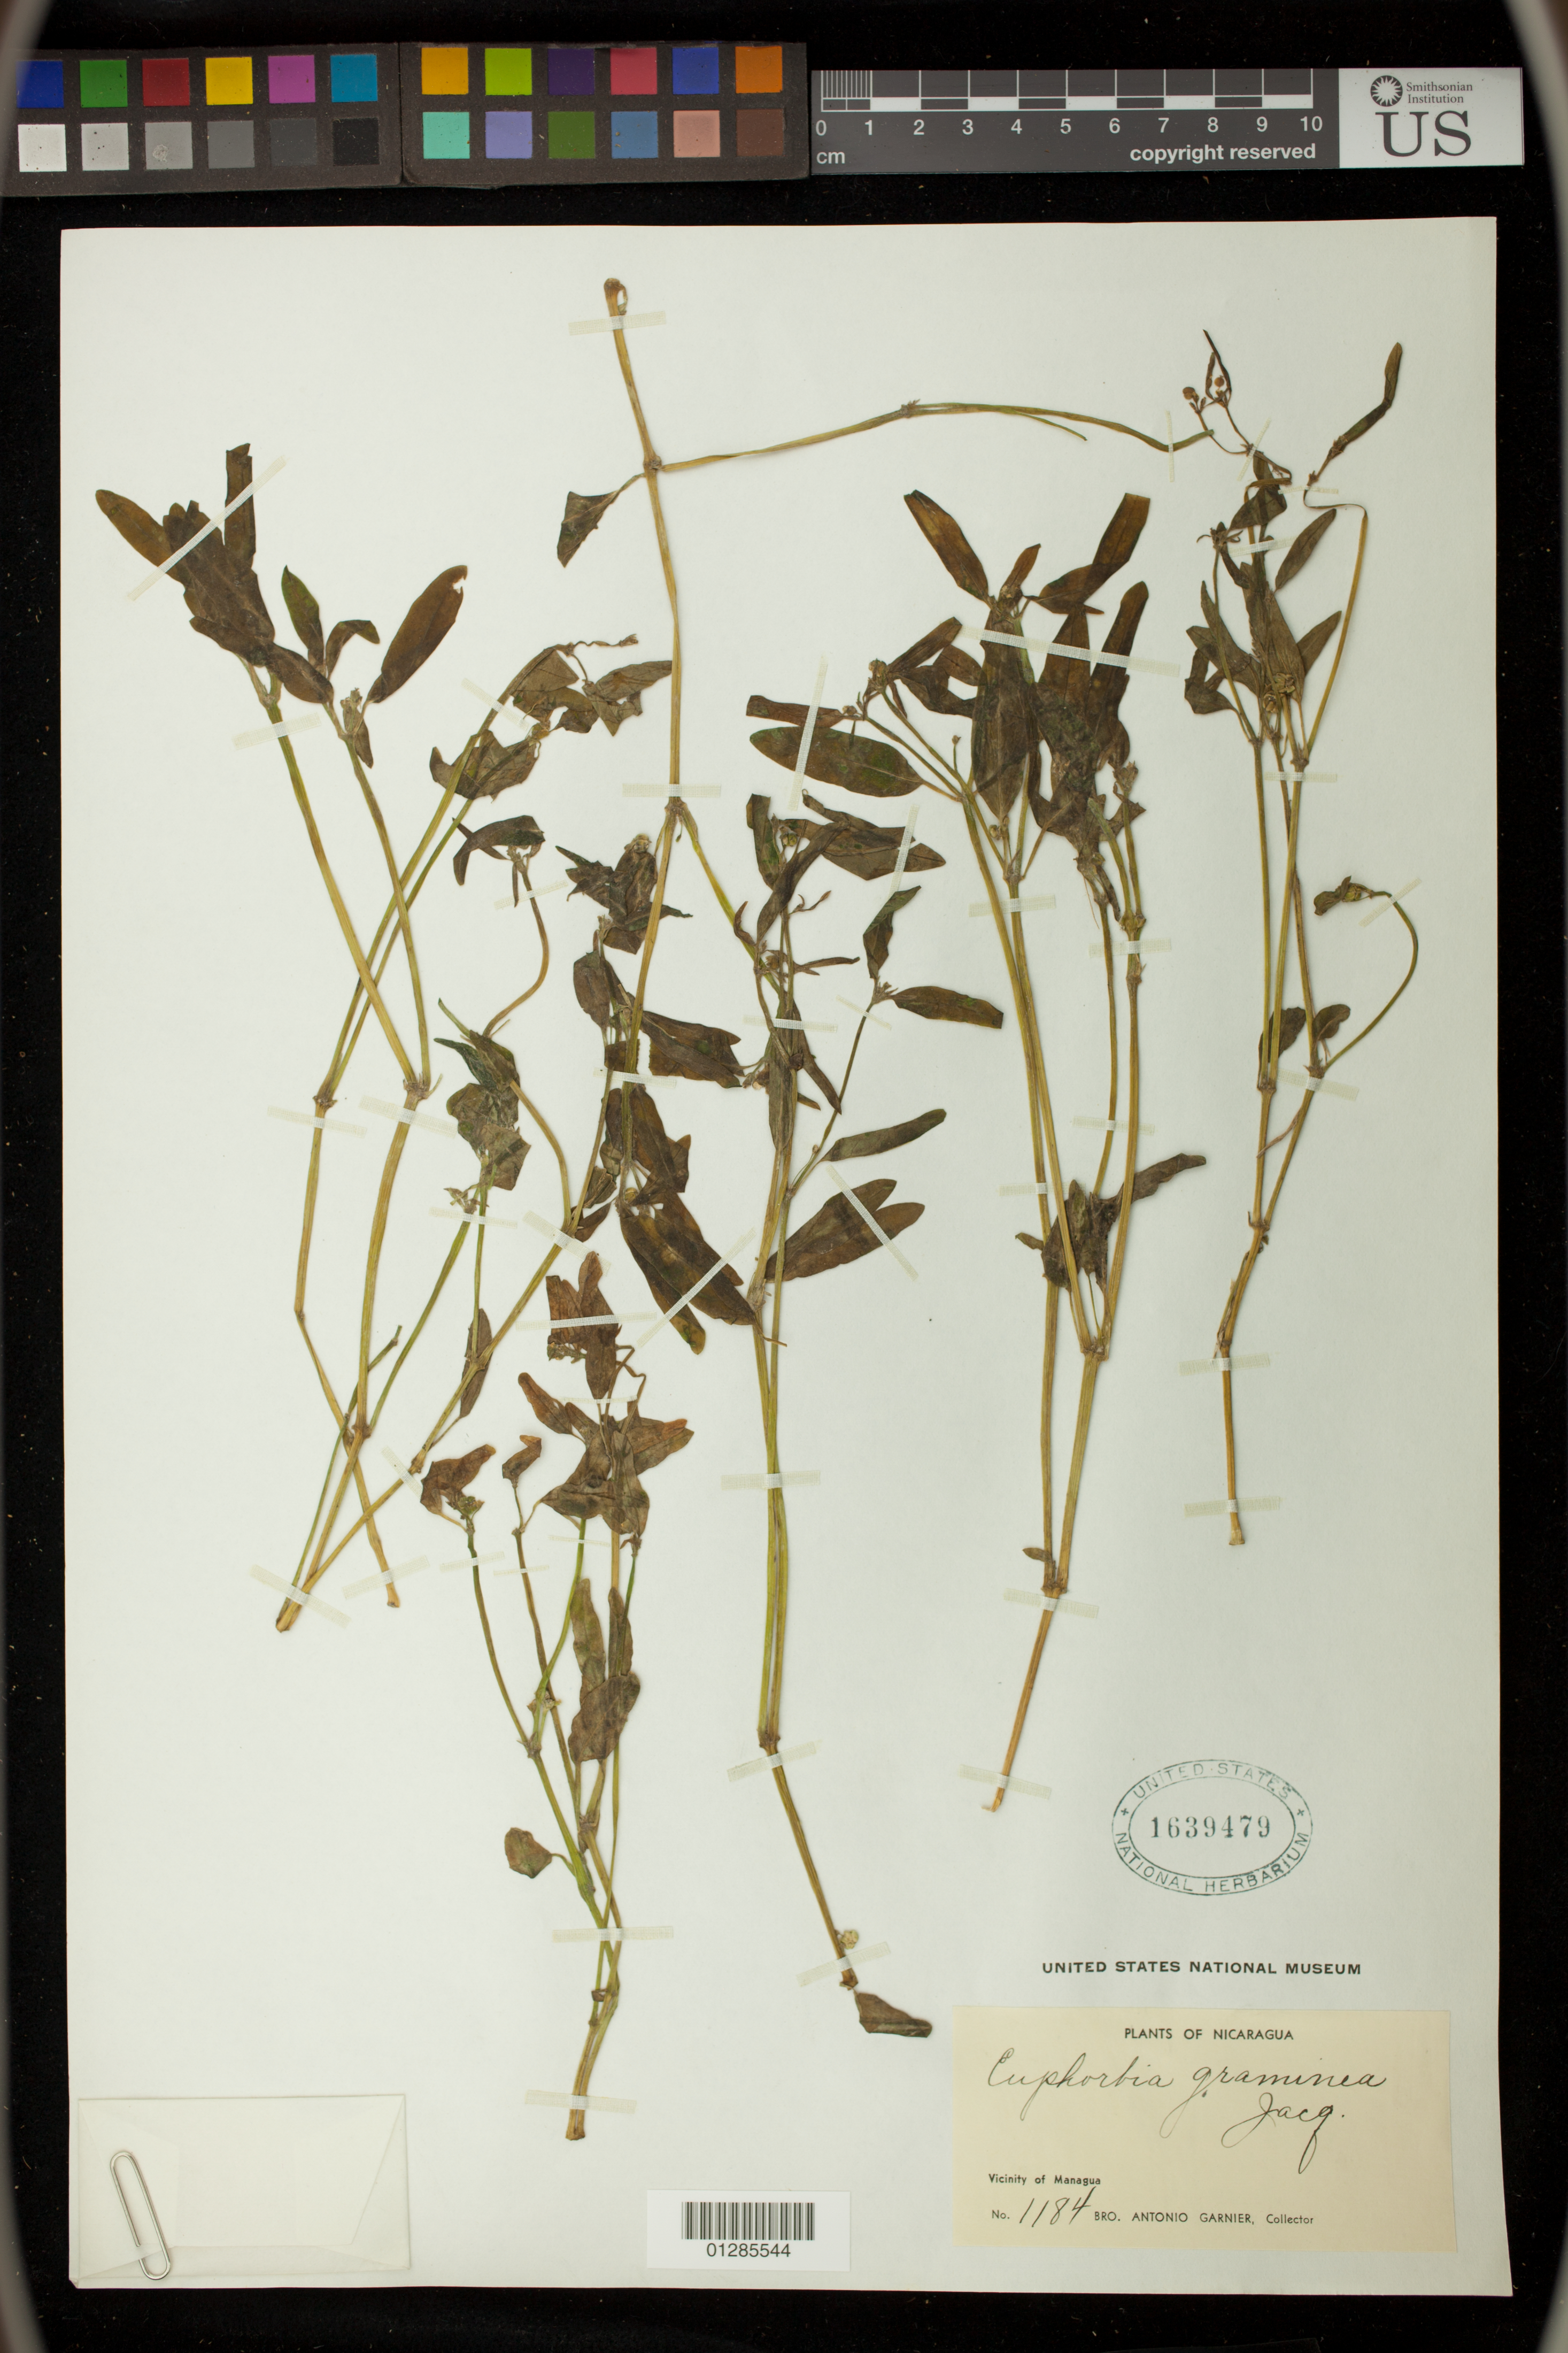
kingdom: Plantae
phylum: Tracheophyta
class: Magnoliopsida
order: Malpighiales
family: Euphorbiaceae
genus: Euphorbia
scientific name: Euphorbia graminea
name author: Jacq.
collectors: Bro. A. Garnier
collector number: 1184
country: Nicaragua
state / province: Managua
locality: Vicinity of Managua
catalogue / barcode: US 1639479